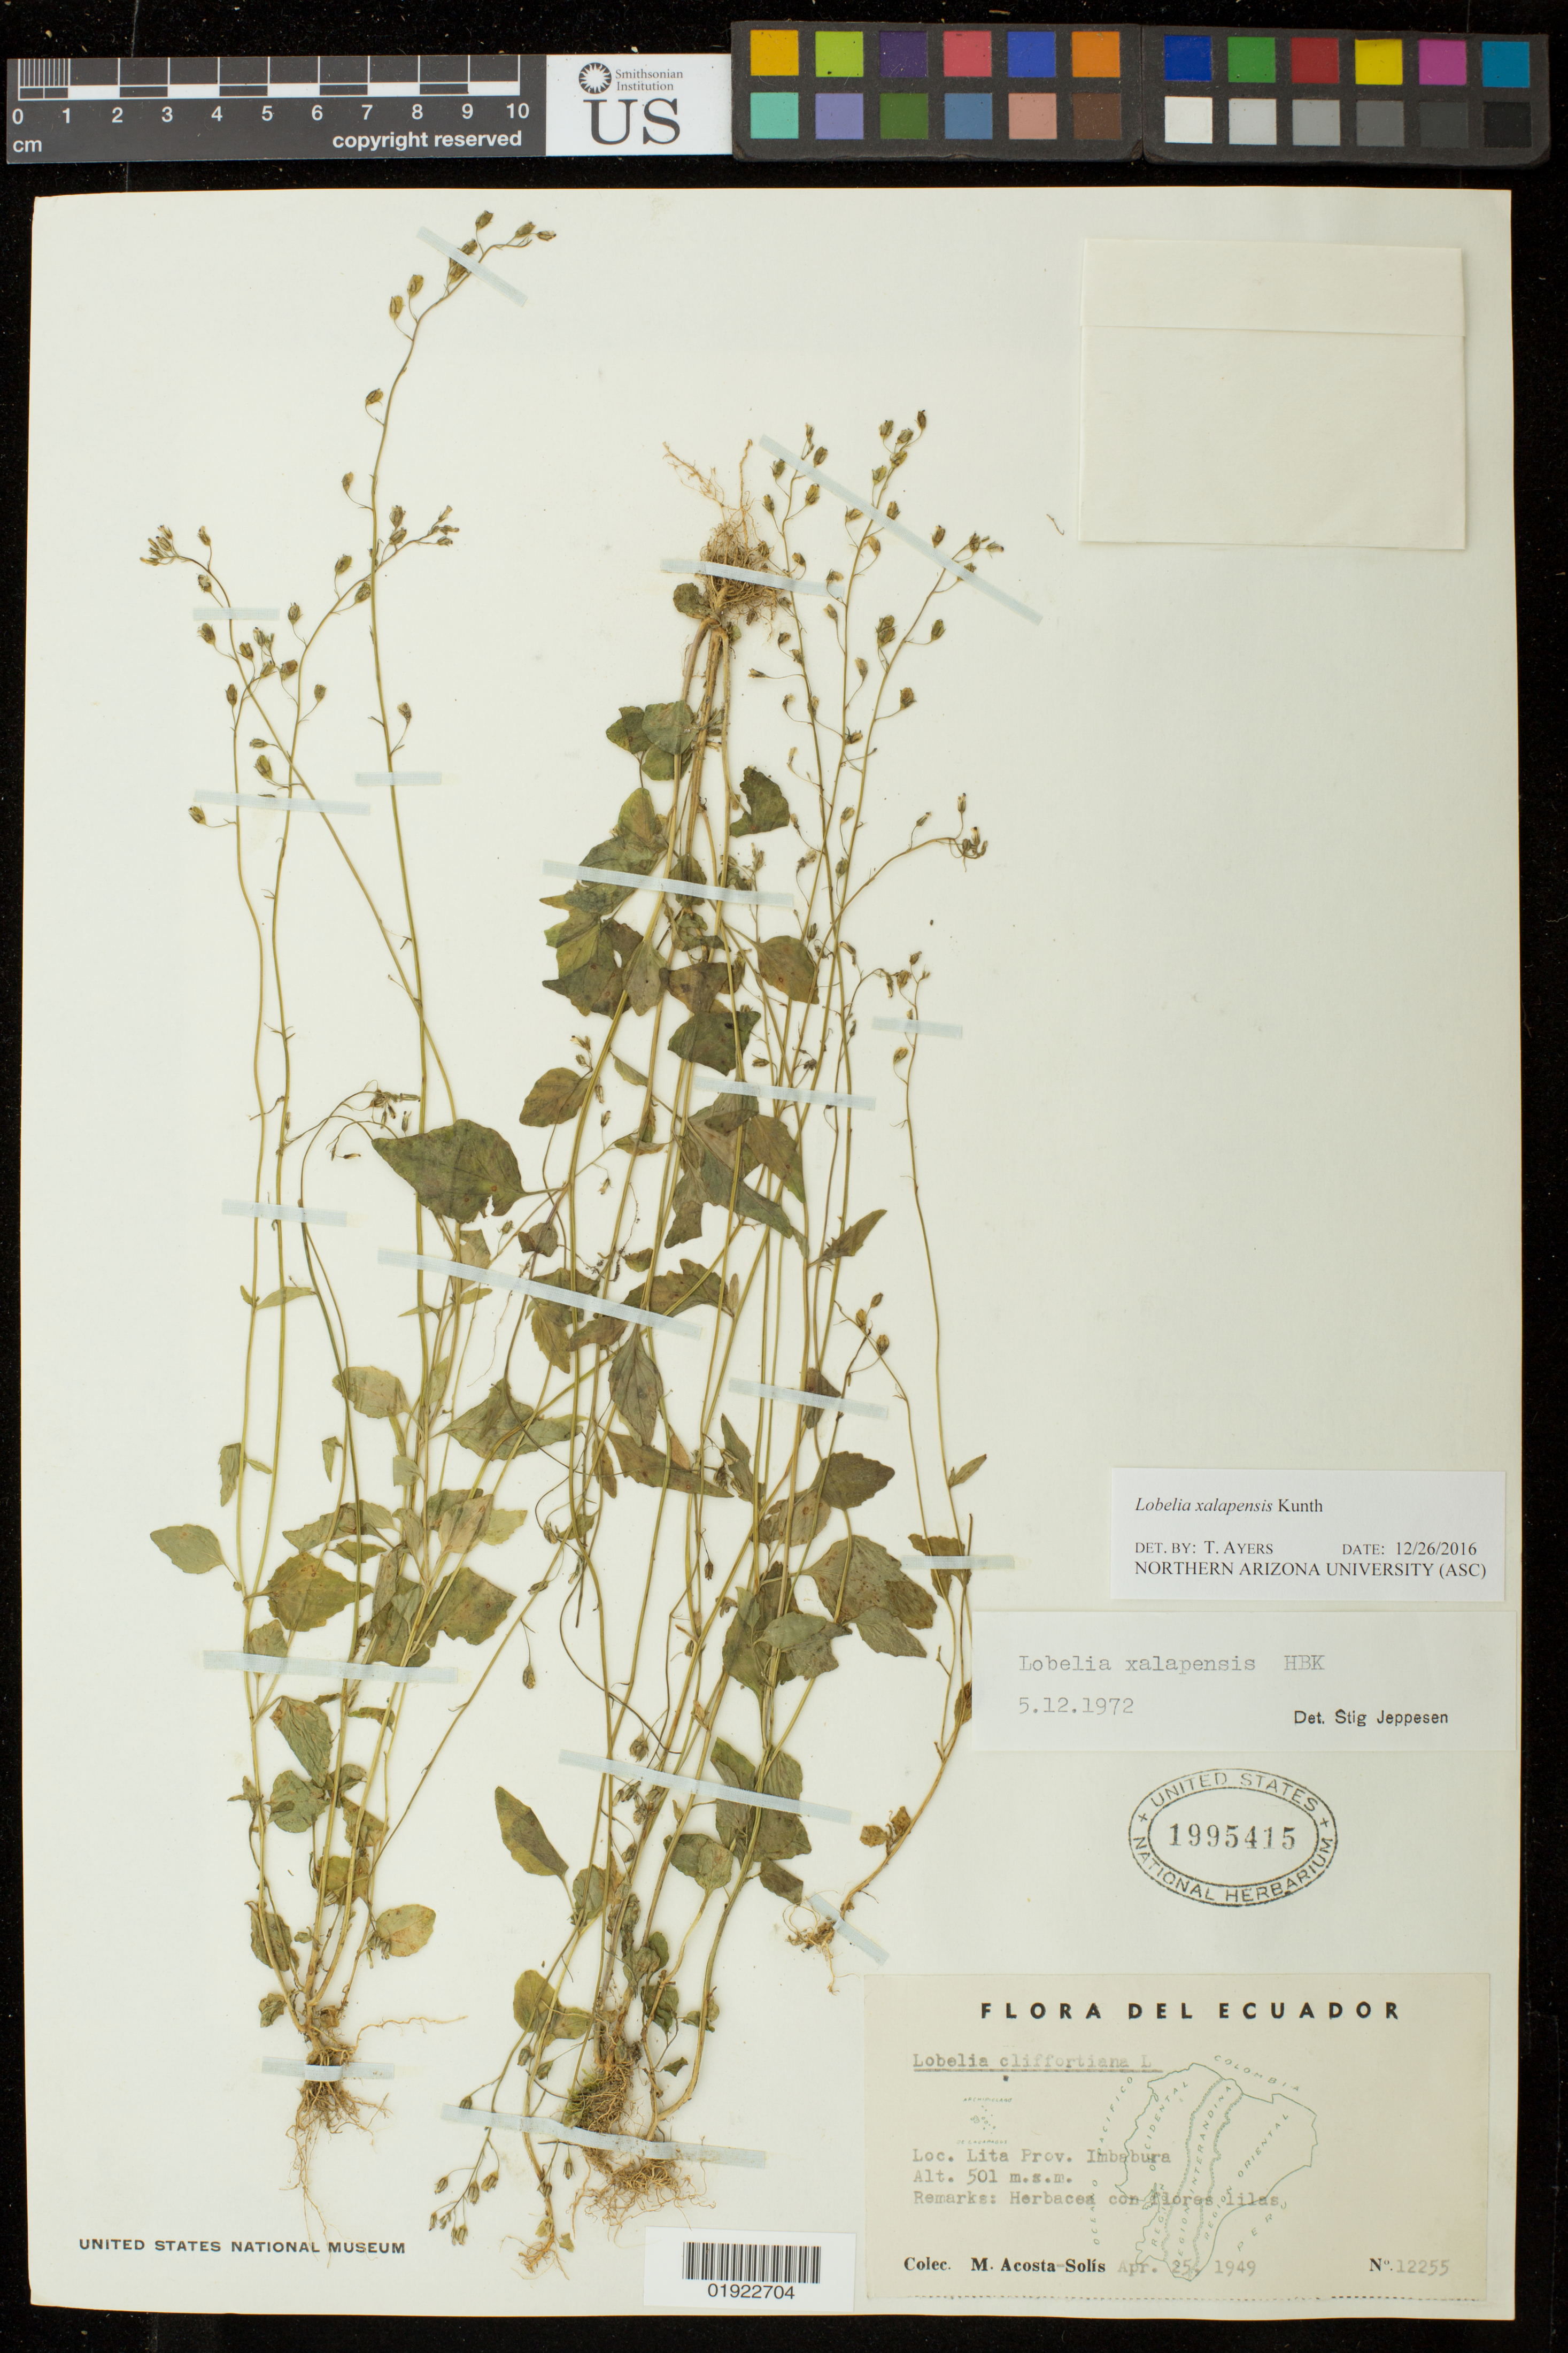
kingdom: Plantae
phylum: Tracheophyta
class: Magnoliopsida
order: Asterales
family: Campanulaceae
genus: Lobelia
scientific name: Lobelia xalapensis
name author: Kunth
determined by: Ayers, Tina J.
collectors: M. Acosta Solis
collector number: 12255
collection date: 1949-04-25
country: Ecuador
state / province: Imbabura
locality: Loc. Lita.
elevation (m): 501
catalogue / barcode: US 1995415